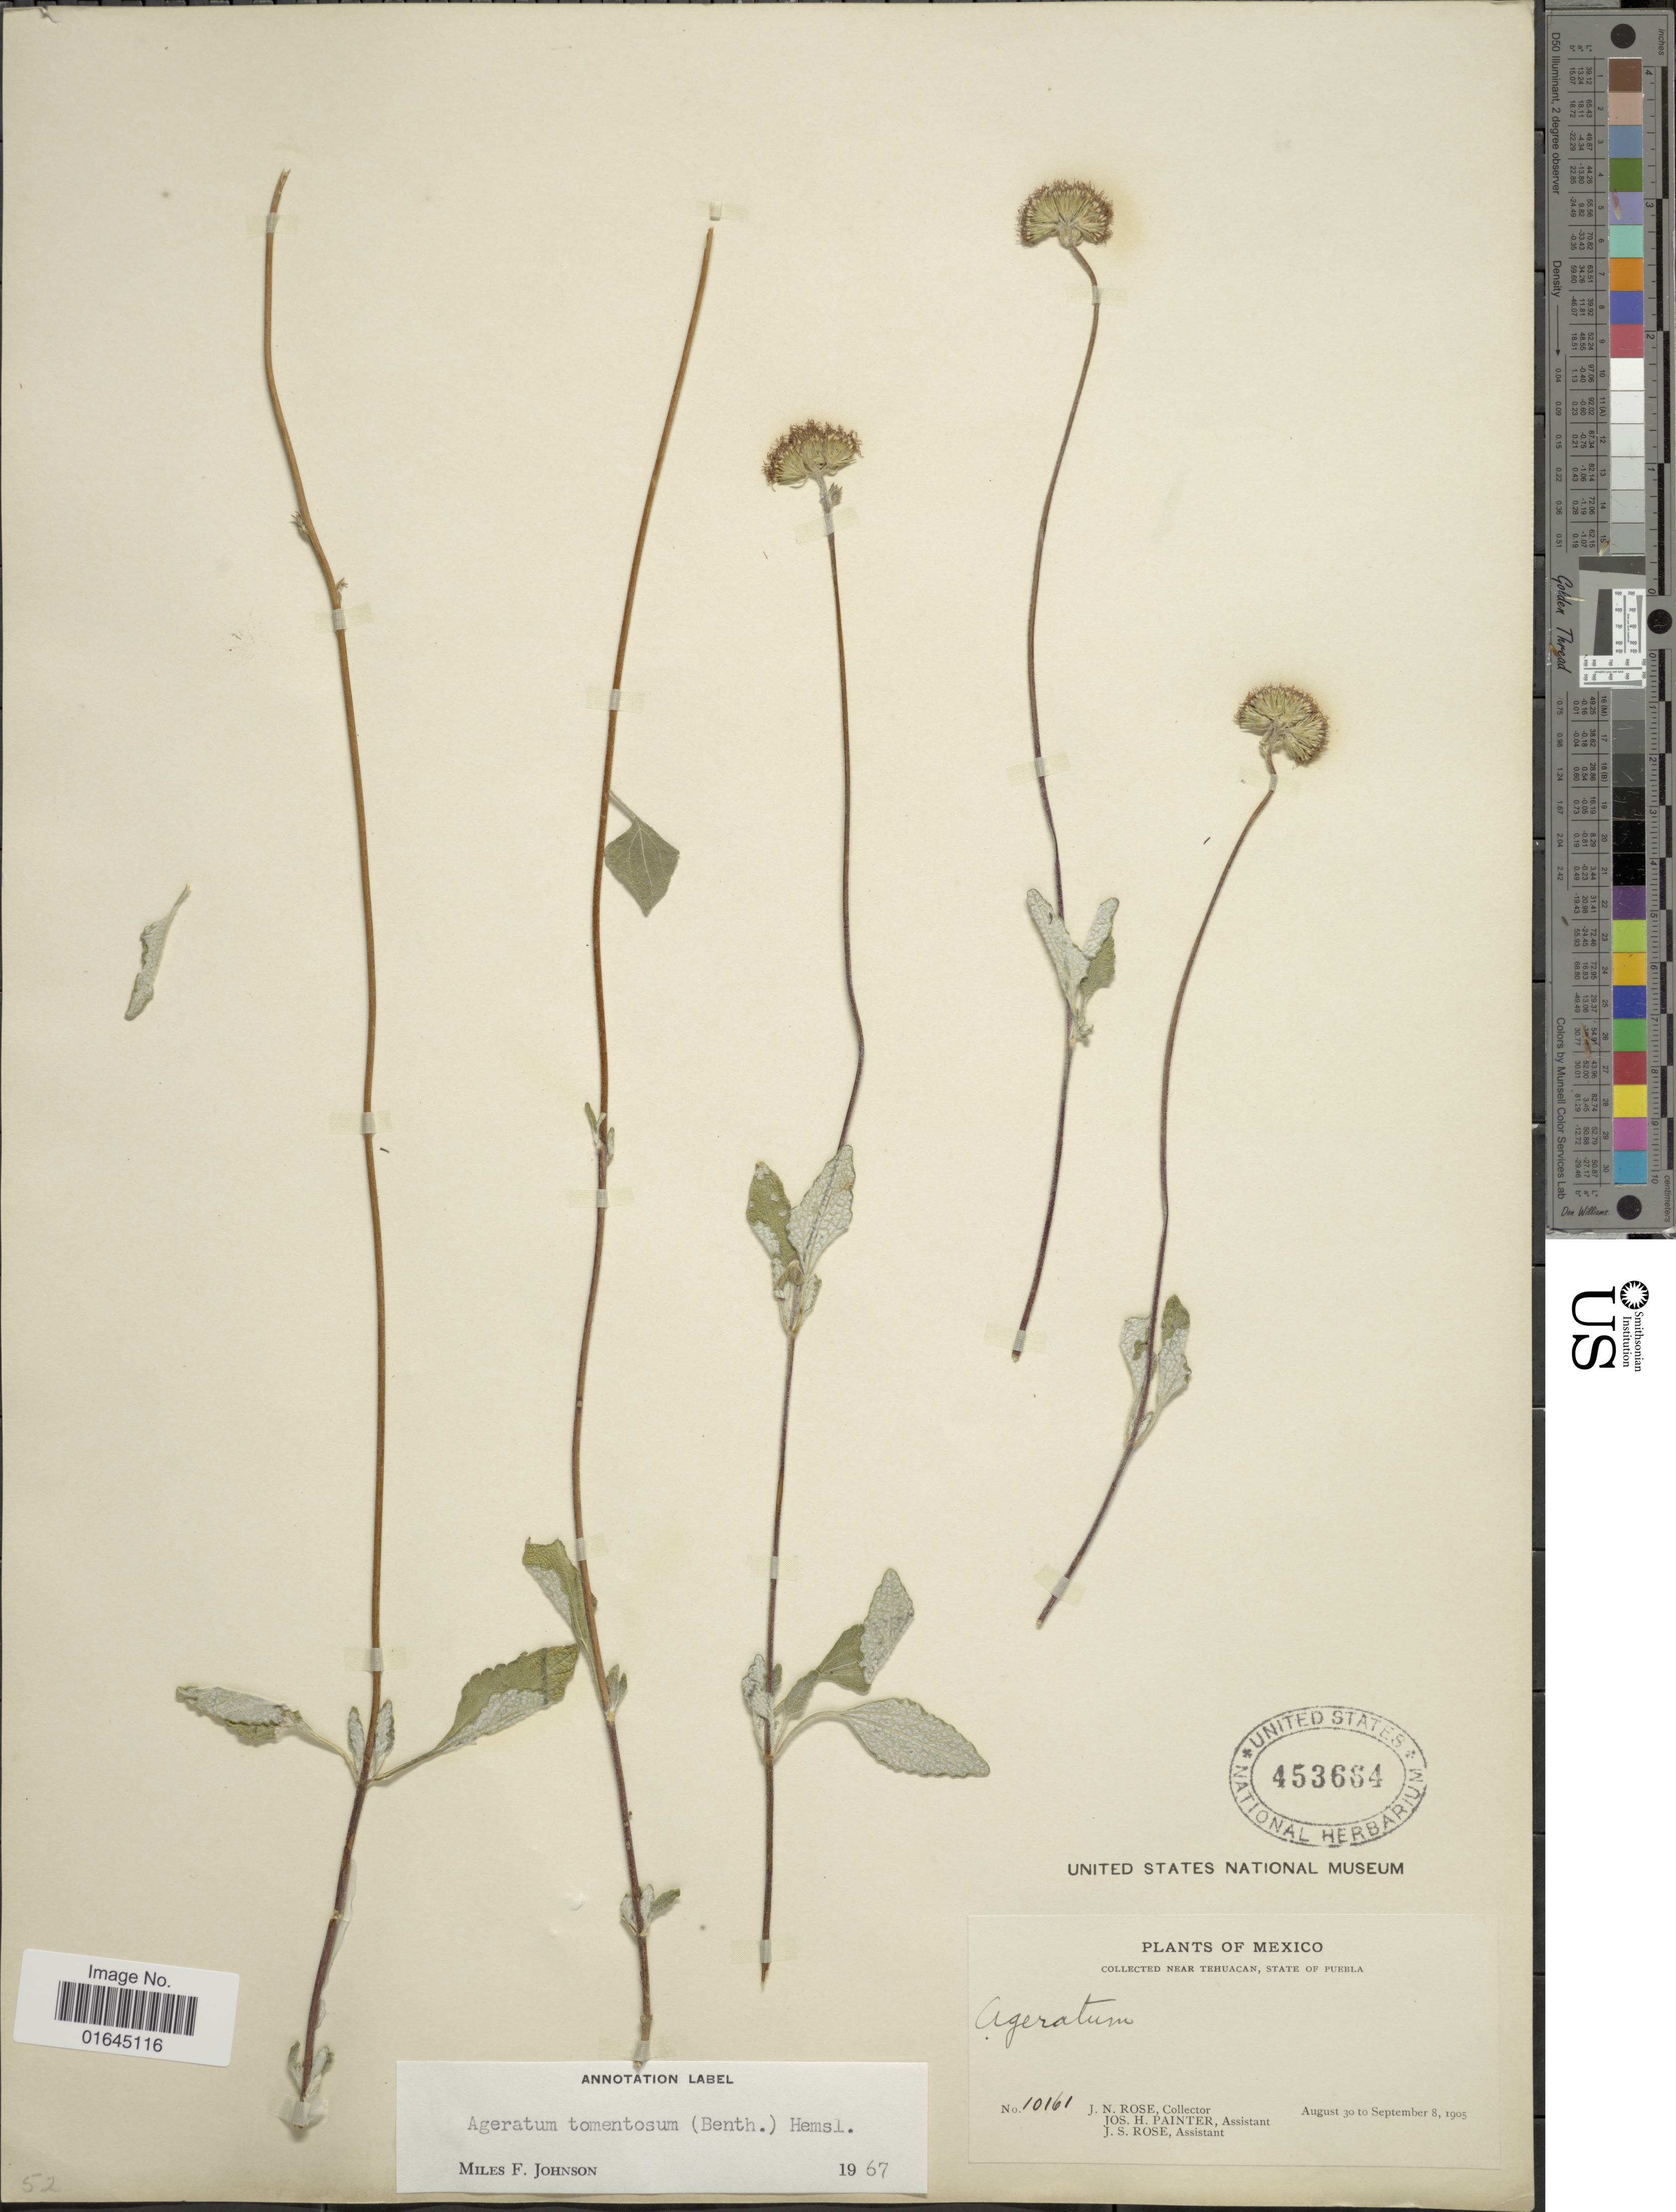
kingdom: Plantae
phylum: Tracheophyta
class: Magnoliopsida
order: Asterales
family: Asteraceae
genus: Ageratum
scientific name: Ageratum tehuacanum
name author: R.M. King & H. Rob.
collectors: J. N. Rose, J. H. Painter & J. S. Rose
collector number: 10161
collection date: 1905-08-30/1905-09-08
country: Mexico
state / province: Puebla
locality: Near Tehuacan.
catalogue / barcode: US 453664